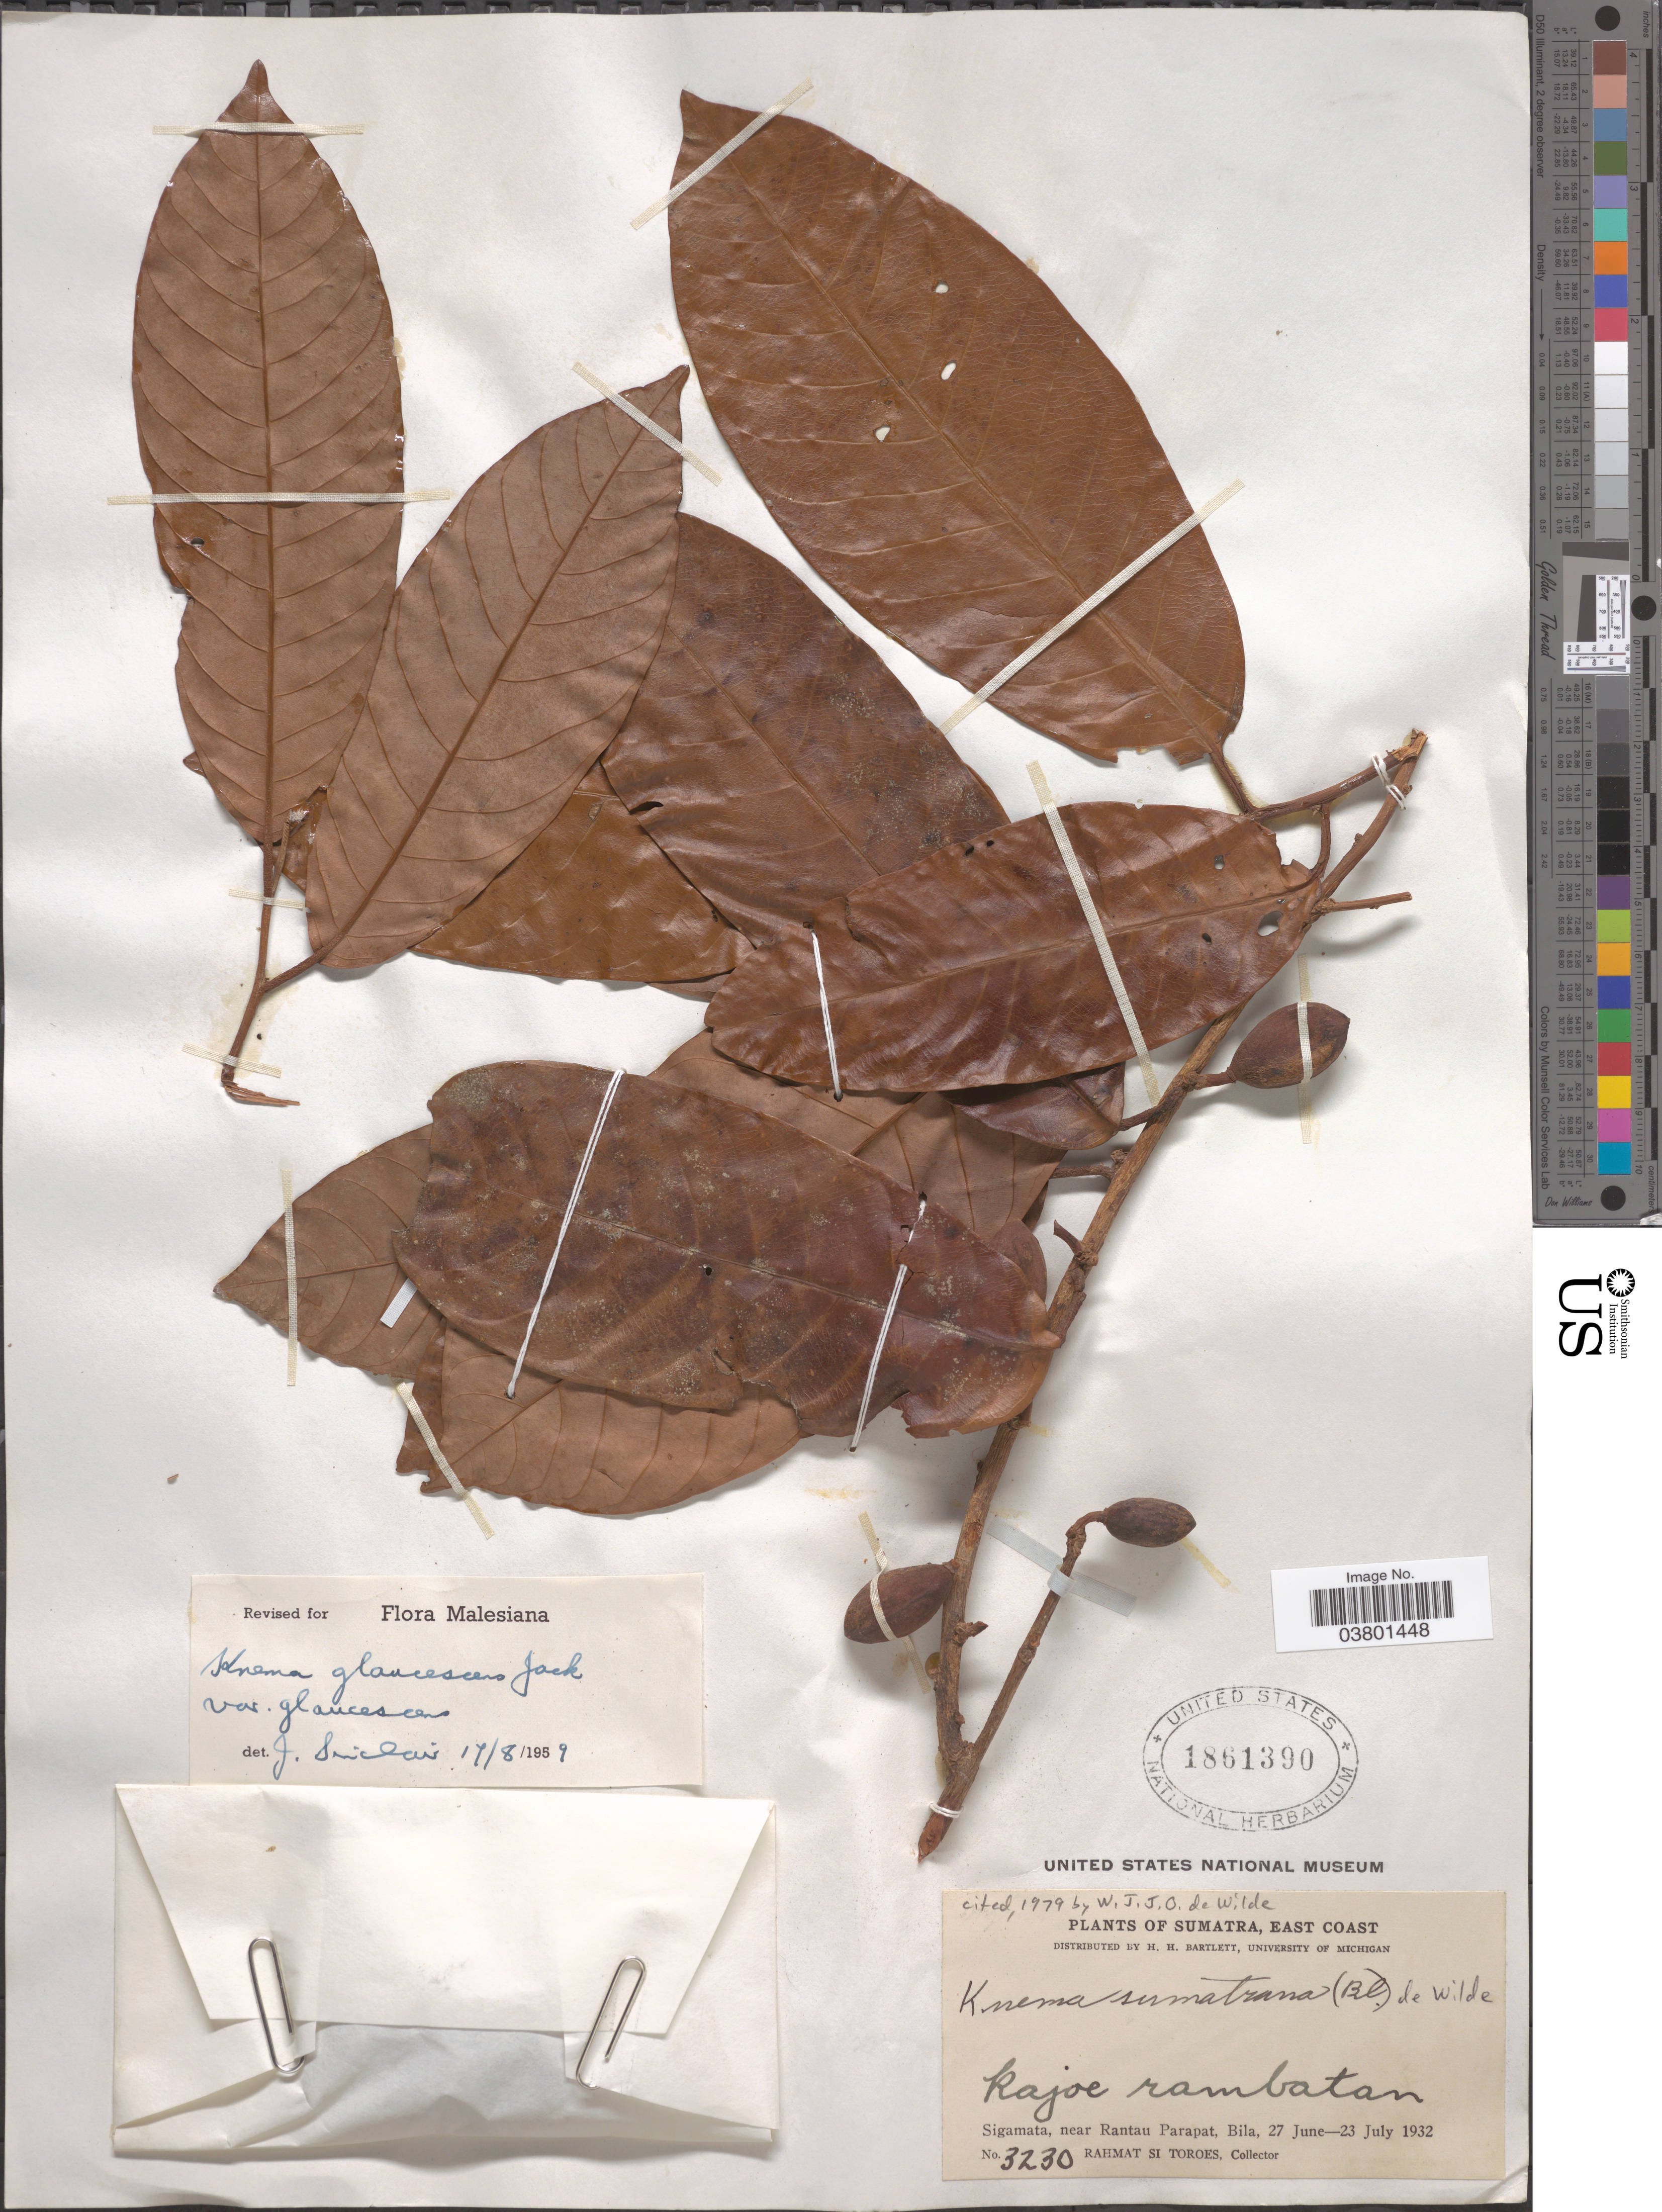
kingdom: Plantae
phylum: Tracheophyta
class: Magnoliopsida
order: Magnoliales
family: Myristicaceae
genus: Knema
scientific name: Knema sumatrana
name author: (Blume) W.J. de Wilde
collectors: Rahmat Si Boeea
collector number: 3230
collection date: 1932-06-27/1932-07-23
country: Indonesia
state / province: Sumatra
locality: East Coast. Sigamata, near Rantau Parapat, Bila.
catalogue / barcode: US 1861390